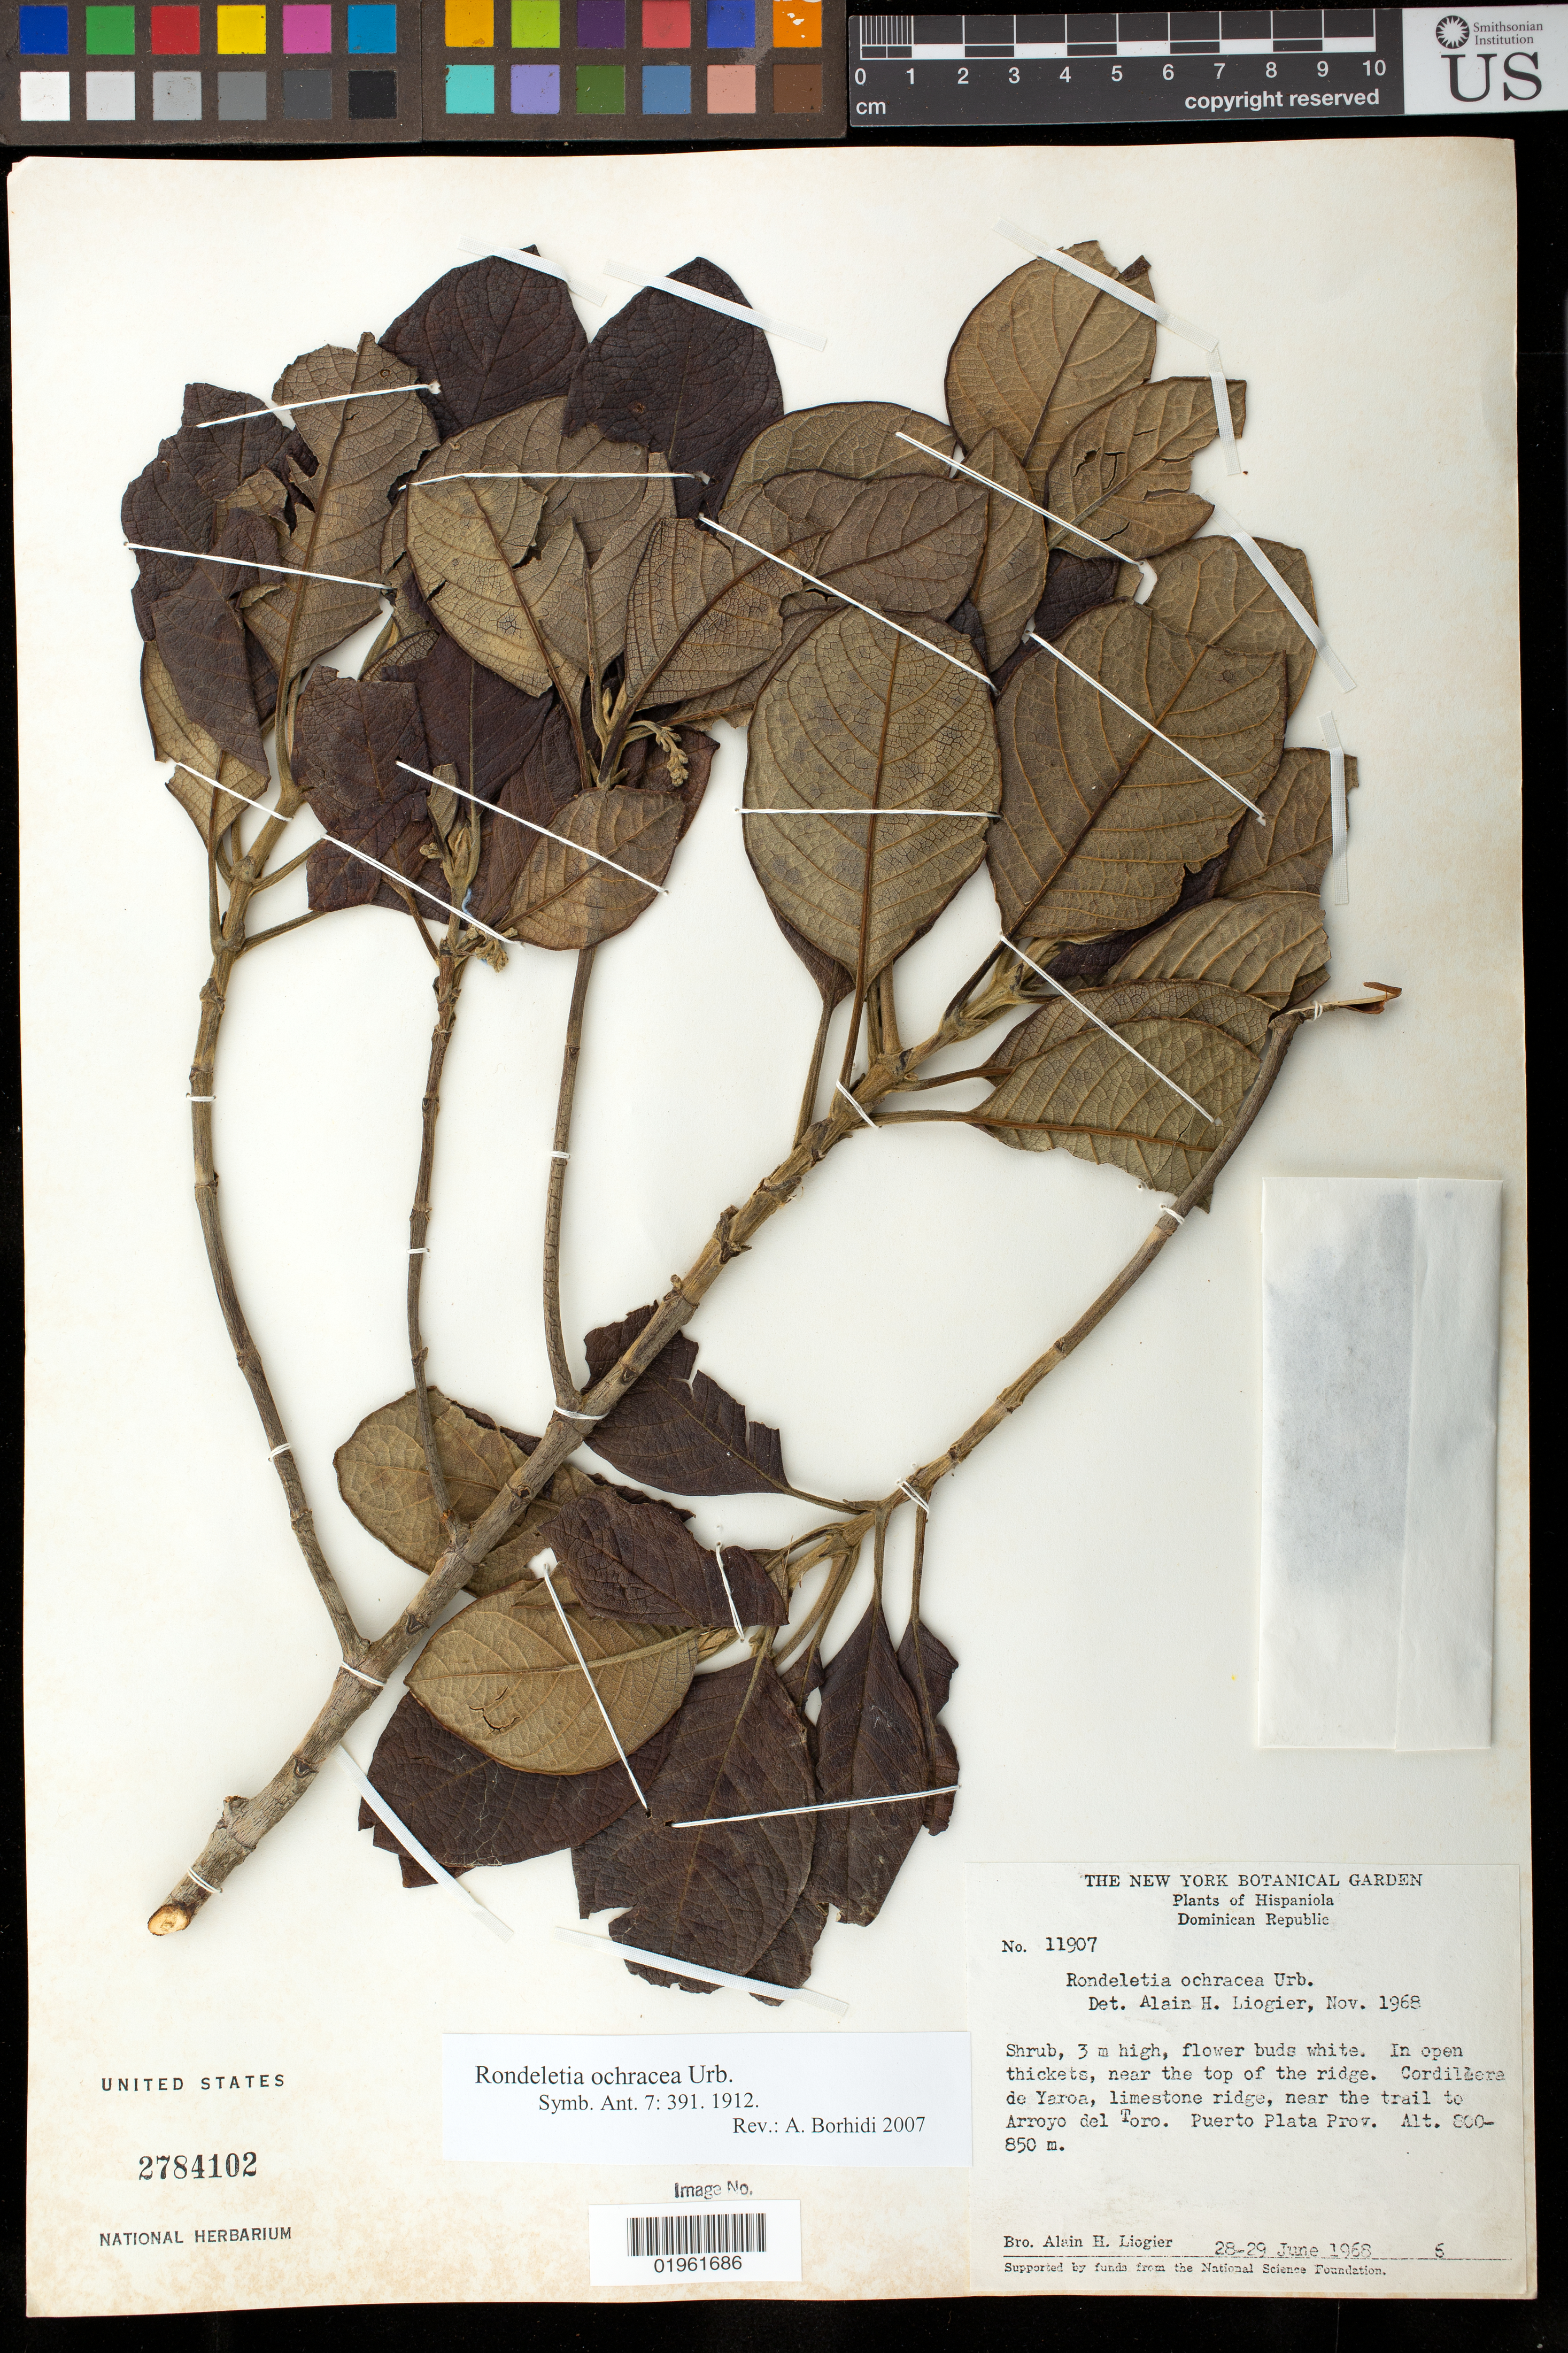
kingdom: Plantae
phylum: Tracheophyta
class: Magnoliopsida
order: Gentianales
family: Rubiaceae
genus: Rondeletia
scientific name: Rondeletia ochracea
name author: Urb.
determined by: Borhidi, Attila L.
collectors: A. H. Liogier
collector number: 11907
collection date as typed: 28 Jun 1968 to 29 Jun 1968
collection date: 1968-06-28/1968-06-29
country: Dominican Republic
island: Hispaniola Island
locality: Cordillera del Yaroa, near trail to Arroyo del Toro.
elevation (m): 800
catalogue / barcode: US 2784102